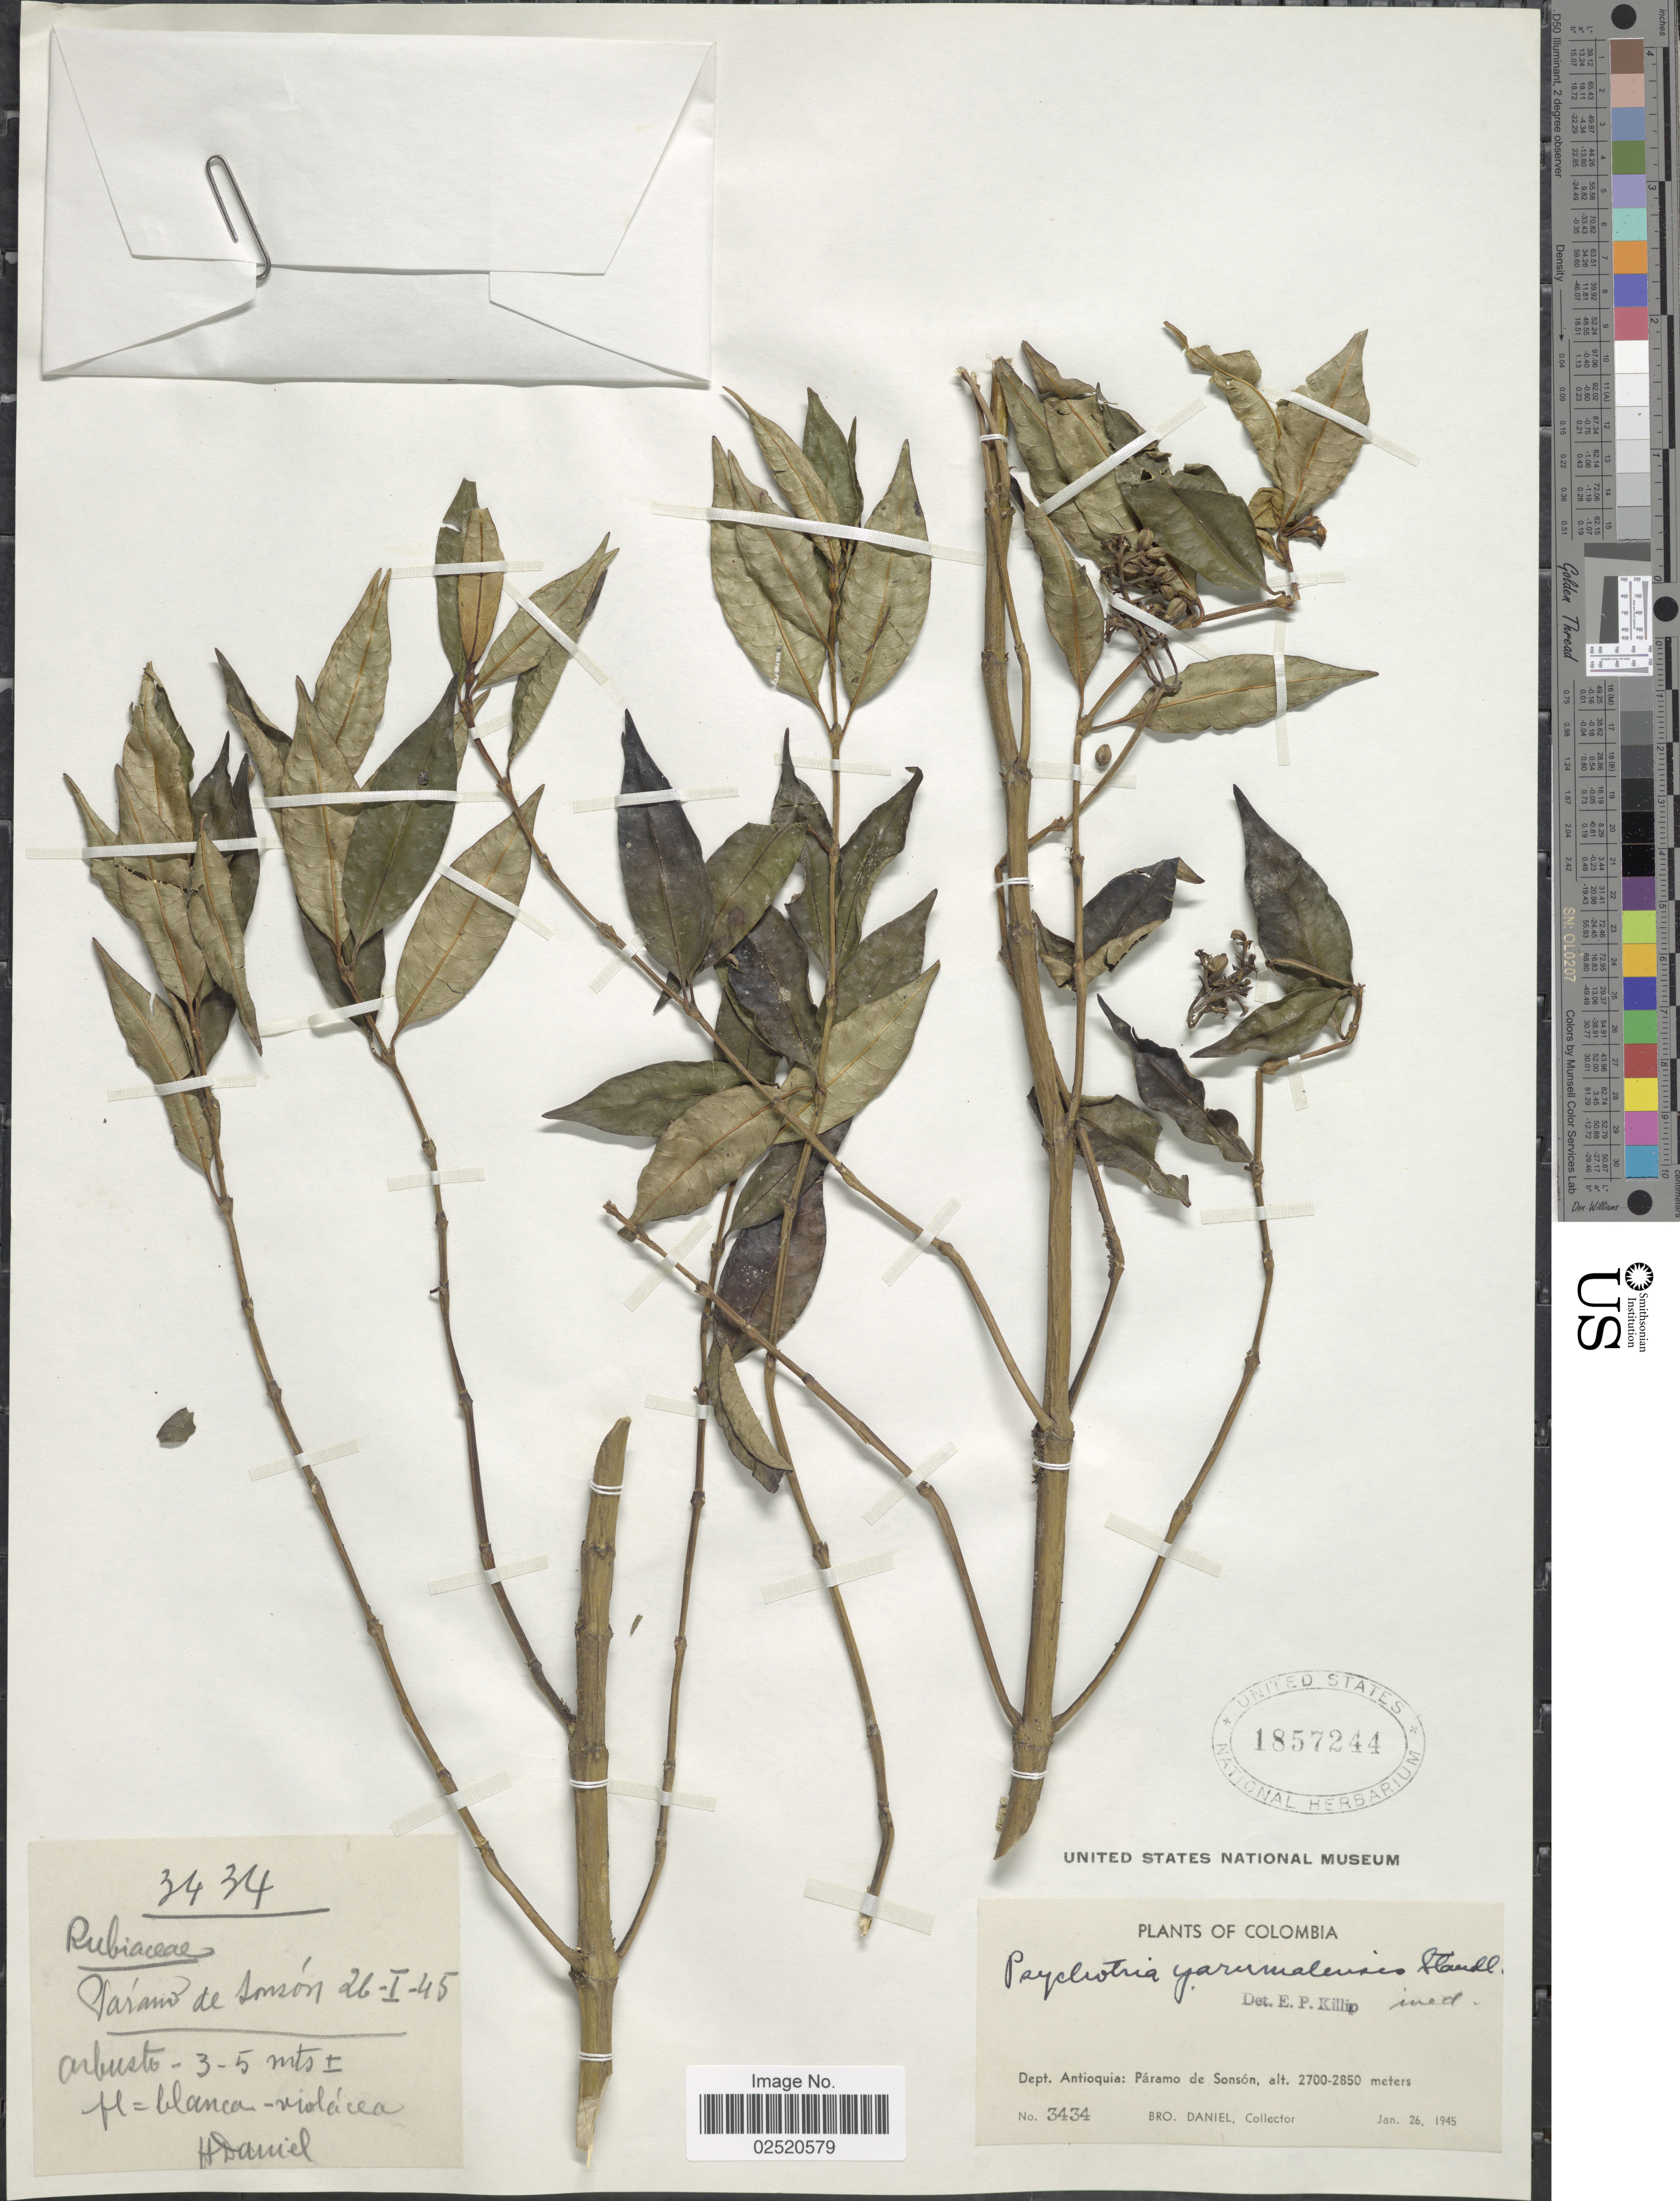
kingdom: Plantae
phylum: Tracheophyta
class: Magnoliopsida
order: Gentianales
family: Rubiaceae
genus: Psychotria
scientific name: Psychotria yarumalensis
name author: Standl. ex Steyerm.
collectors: Bro. Daniel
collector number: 3434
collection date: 1945-01-26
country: Colombia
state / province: Antioquia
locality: Páramo de Sonsón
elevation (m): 2700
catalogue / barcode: US 1857244